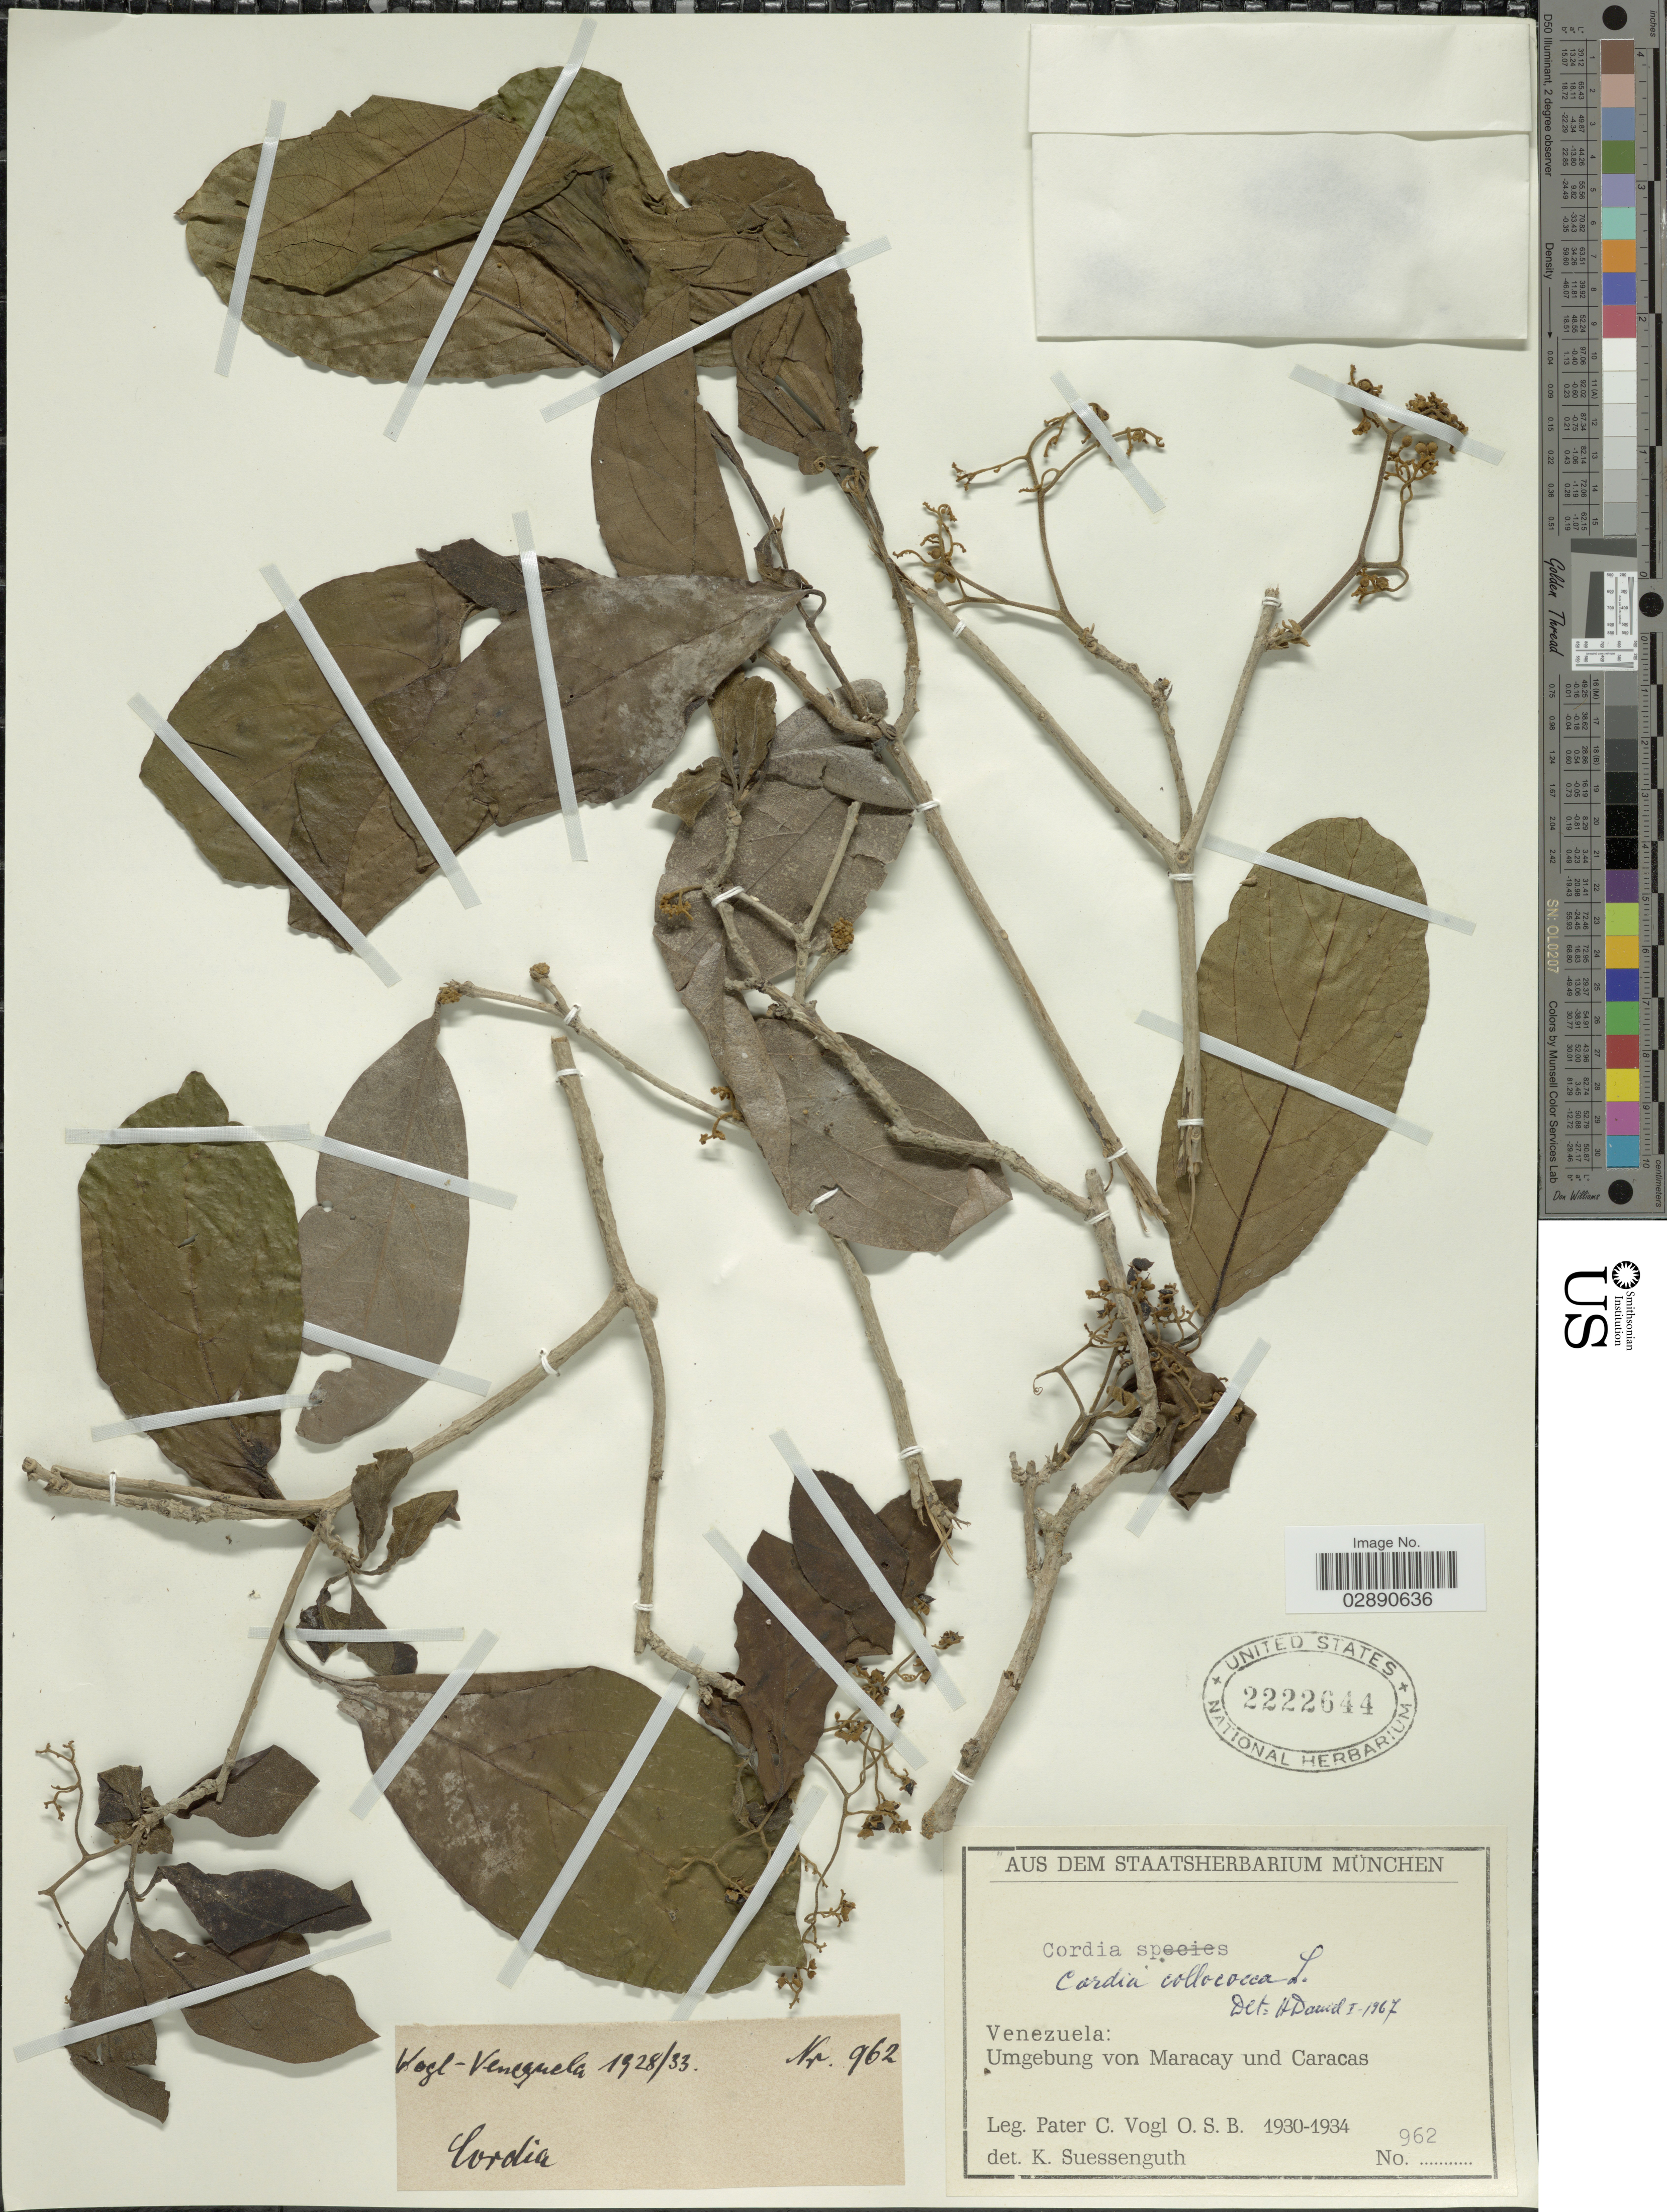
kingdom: Plantae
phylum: Tracheophyta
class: Magnoliopsida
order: Boraginales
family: Cordiaceae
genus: Cordia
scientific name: Cordia collococca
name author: L.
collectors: P. Vogl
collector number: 962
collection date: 1930/1934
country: Venezuela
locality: Umgebung von Maracay und Caracas.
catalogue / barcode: US 2222644